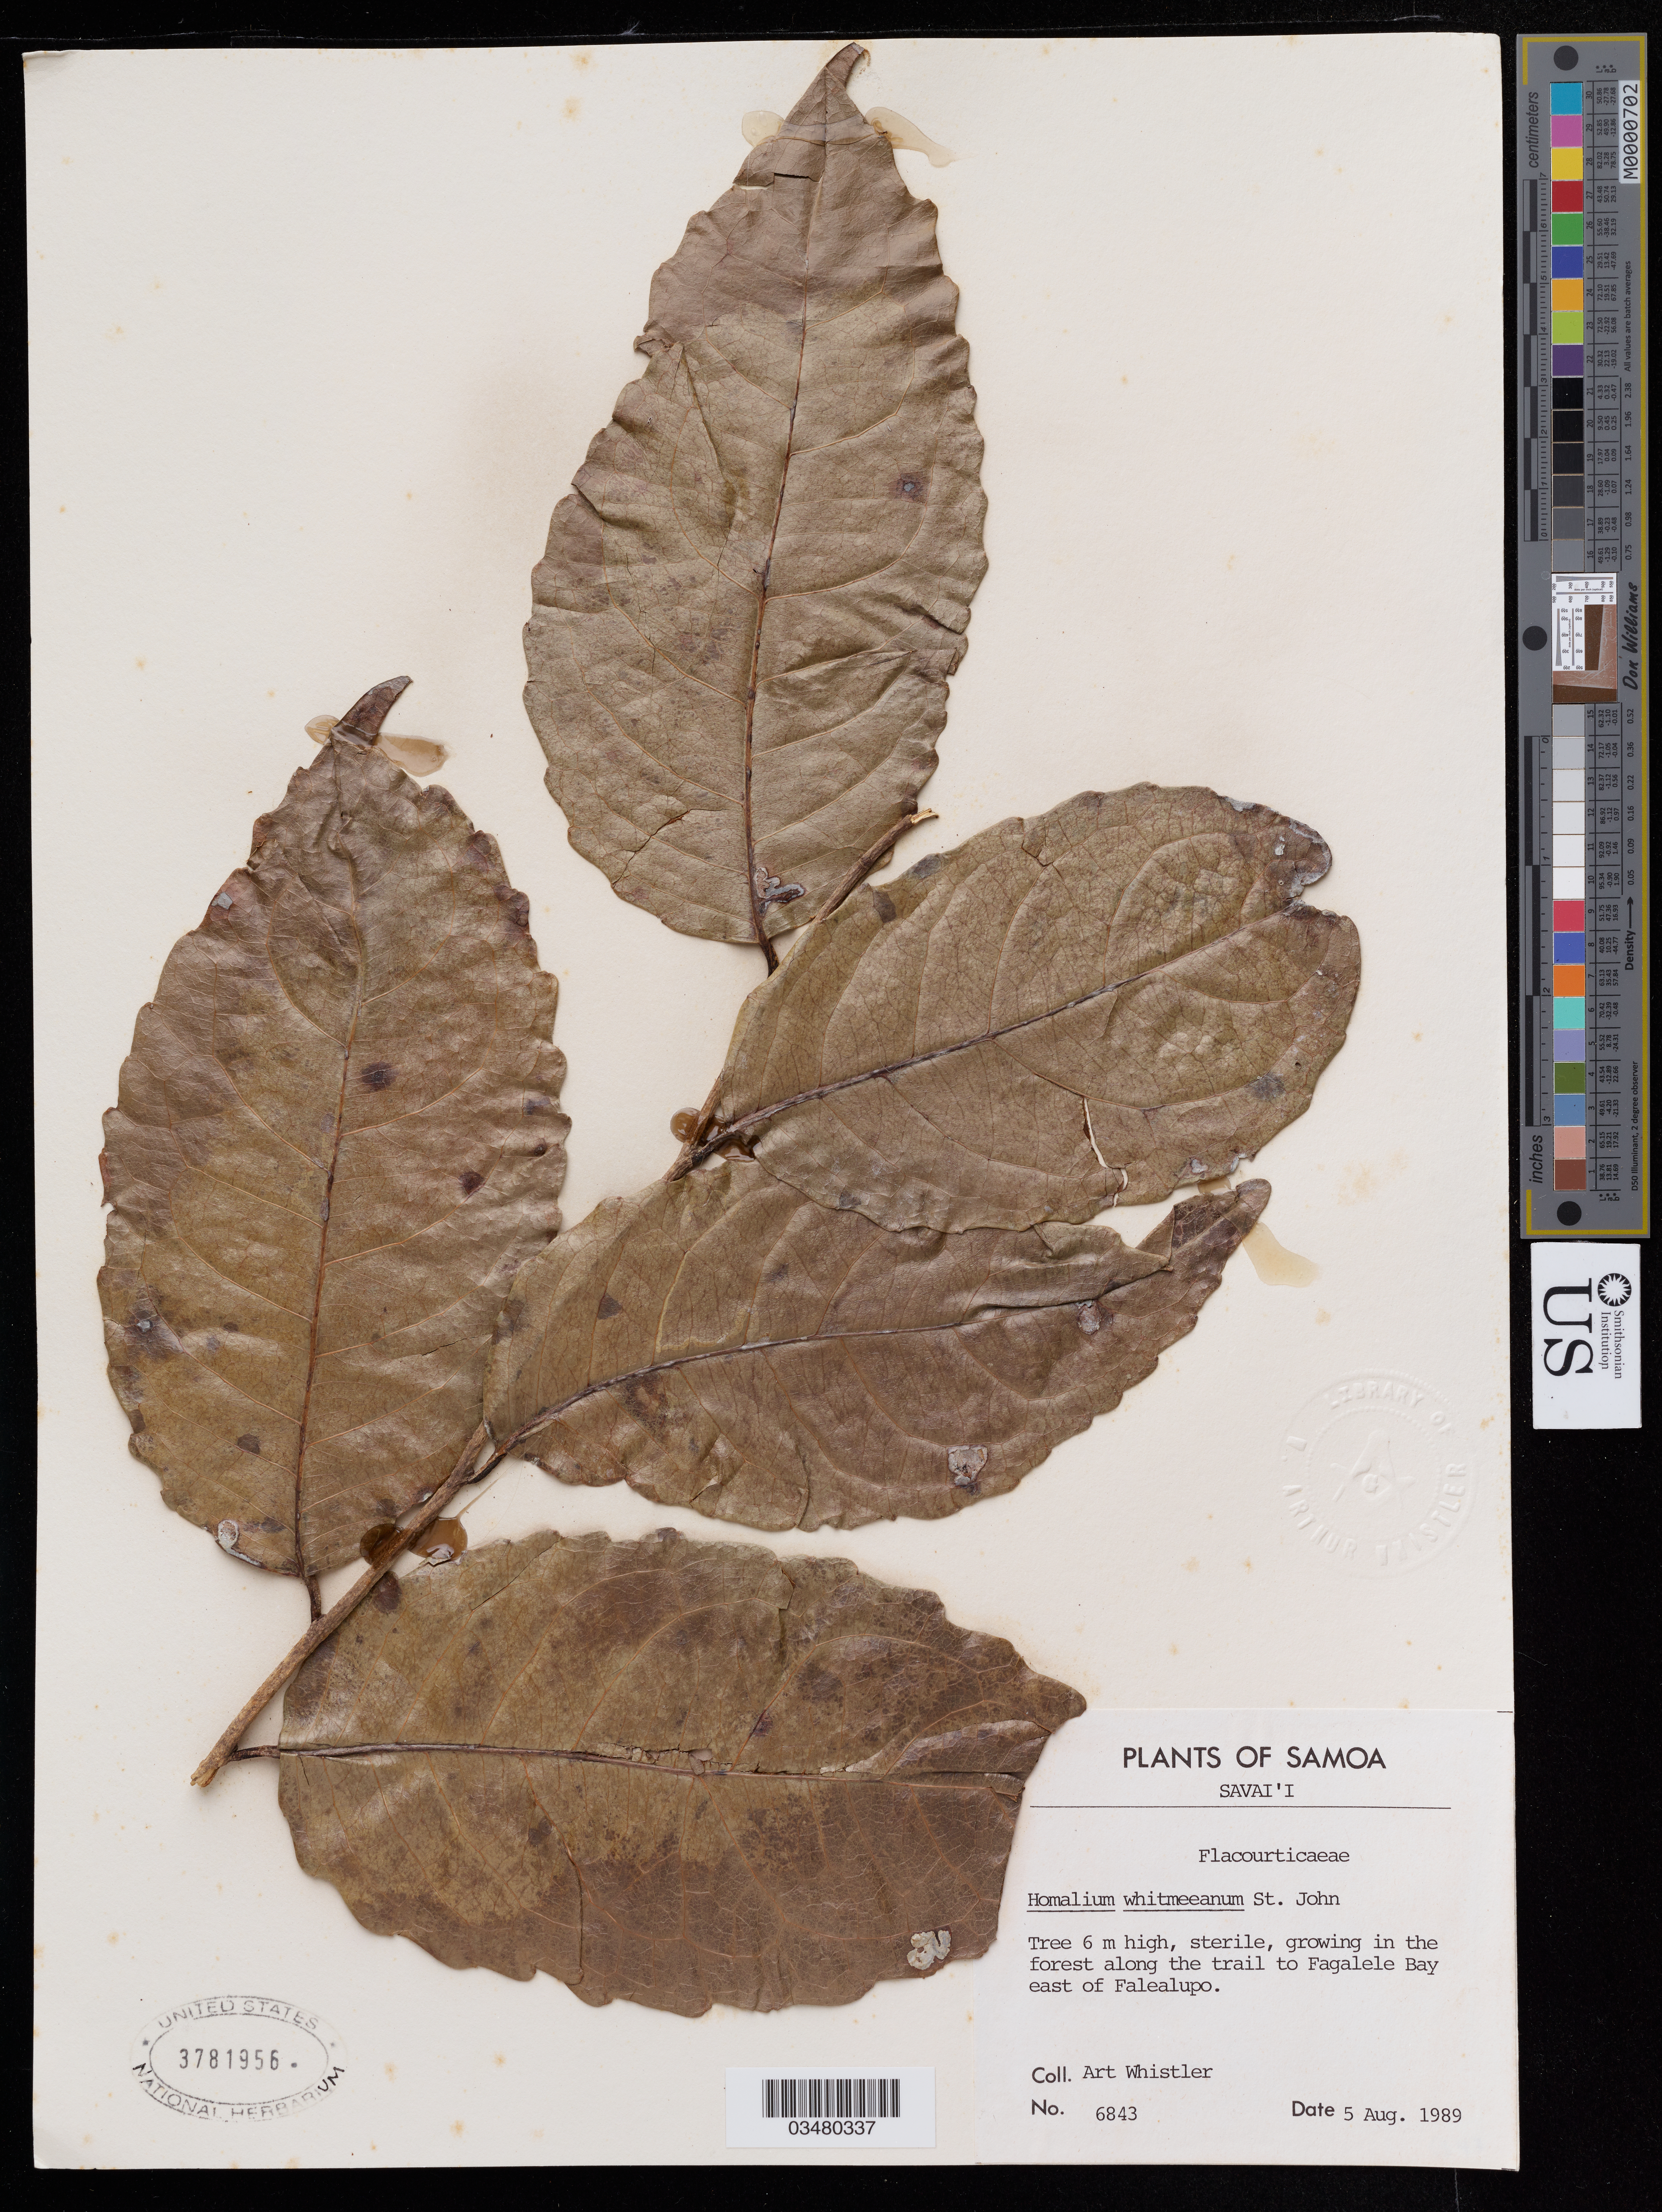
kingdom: Plantae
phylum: Tracheophyta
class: Magnoliopsida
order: Malpighiales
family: Salicaceae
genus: Homalium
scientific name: Homalium whitmeeanum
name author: H. St. John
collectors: A. Whistler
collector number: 6843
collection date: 1989-08-05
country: Samoa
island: Savaii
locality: Along trail to Fagalele Bay east of Falealupo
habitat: Forest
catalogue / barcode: US 3781956